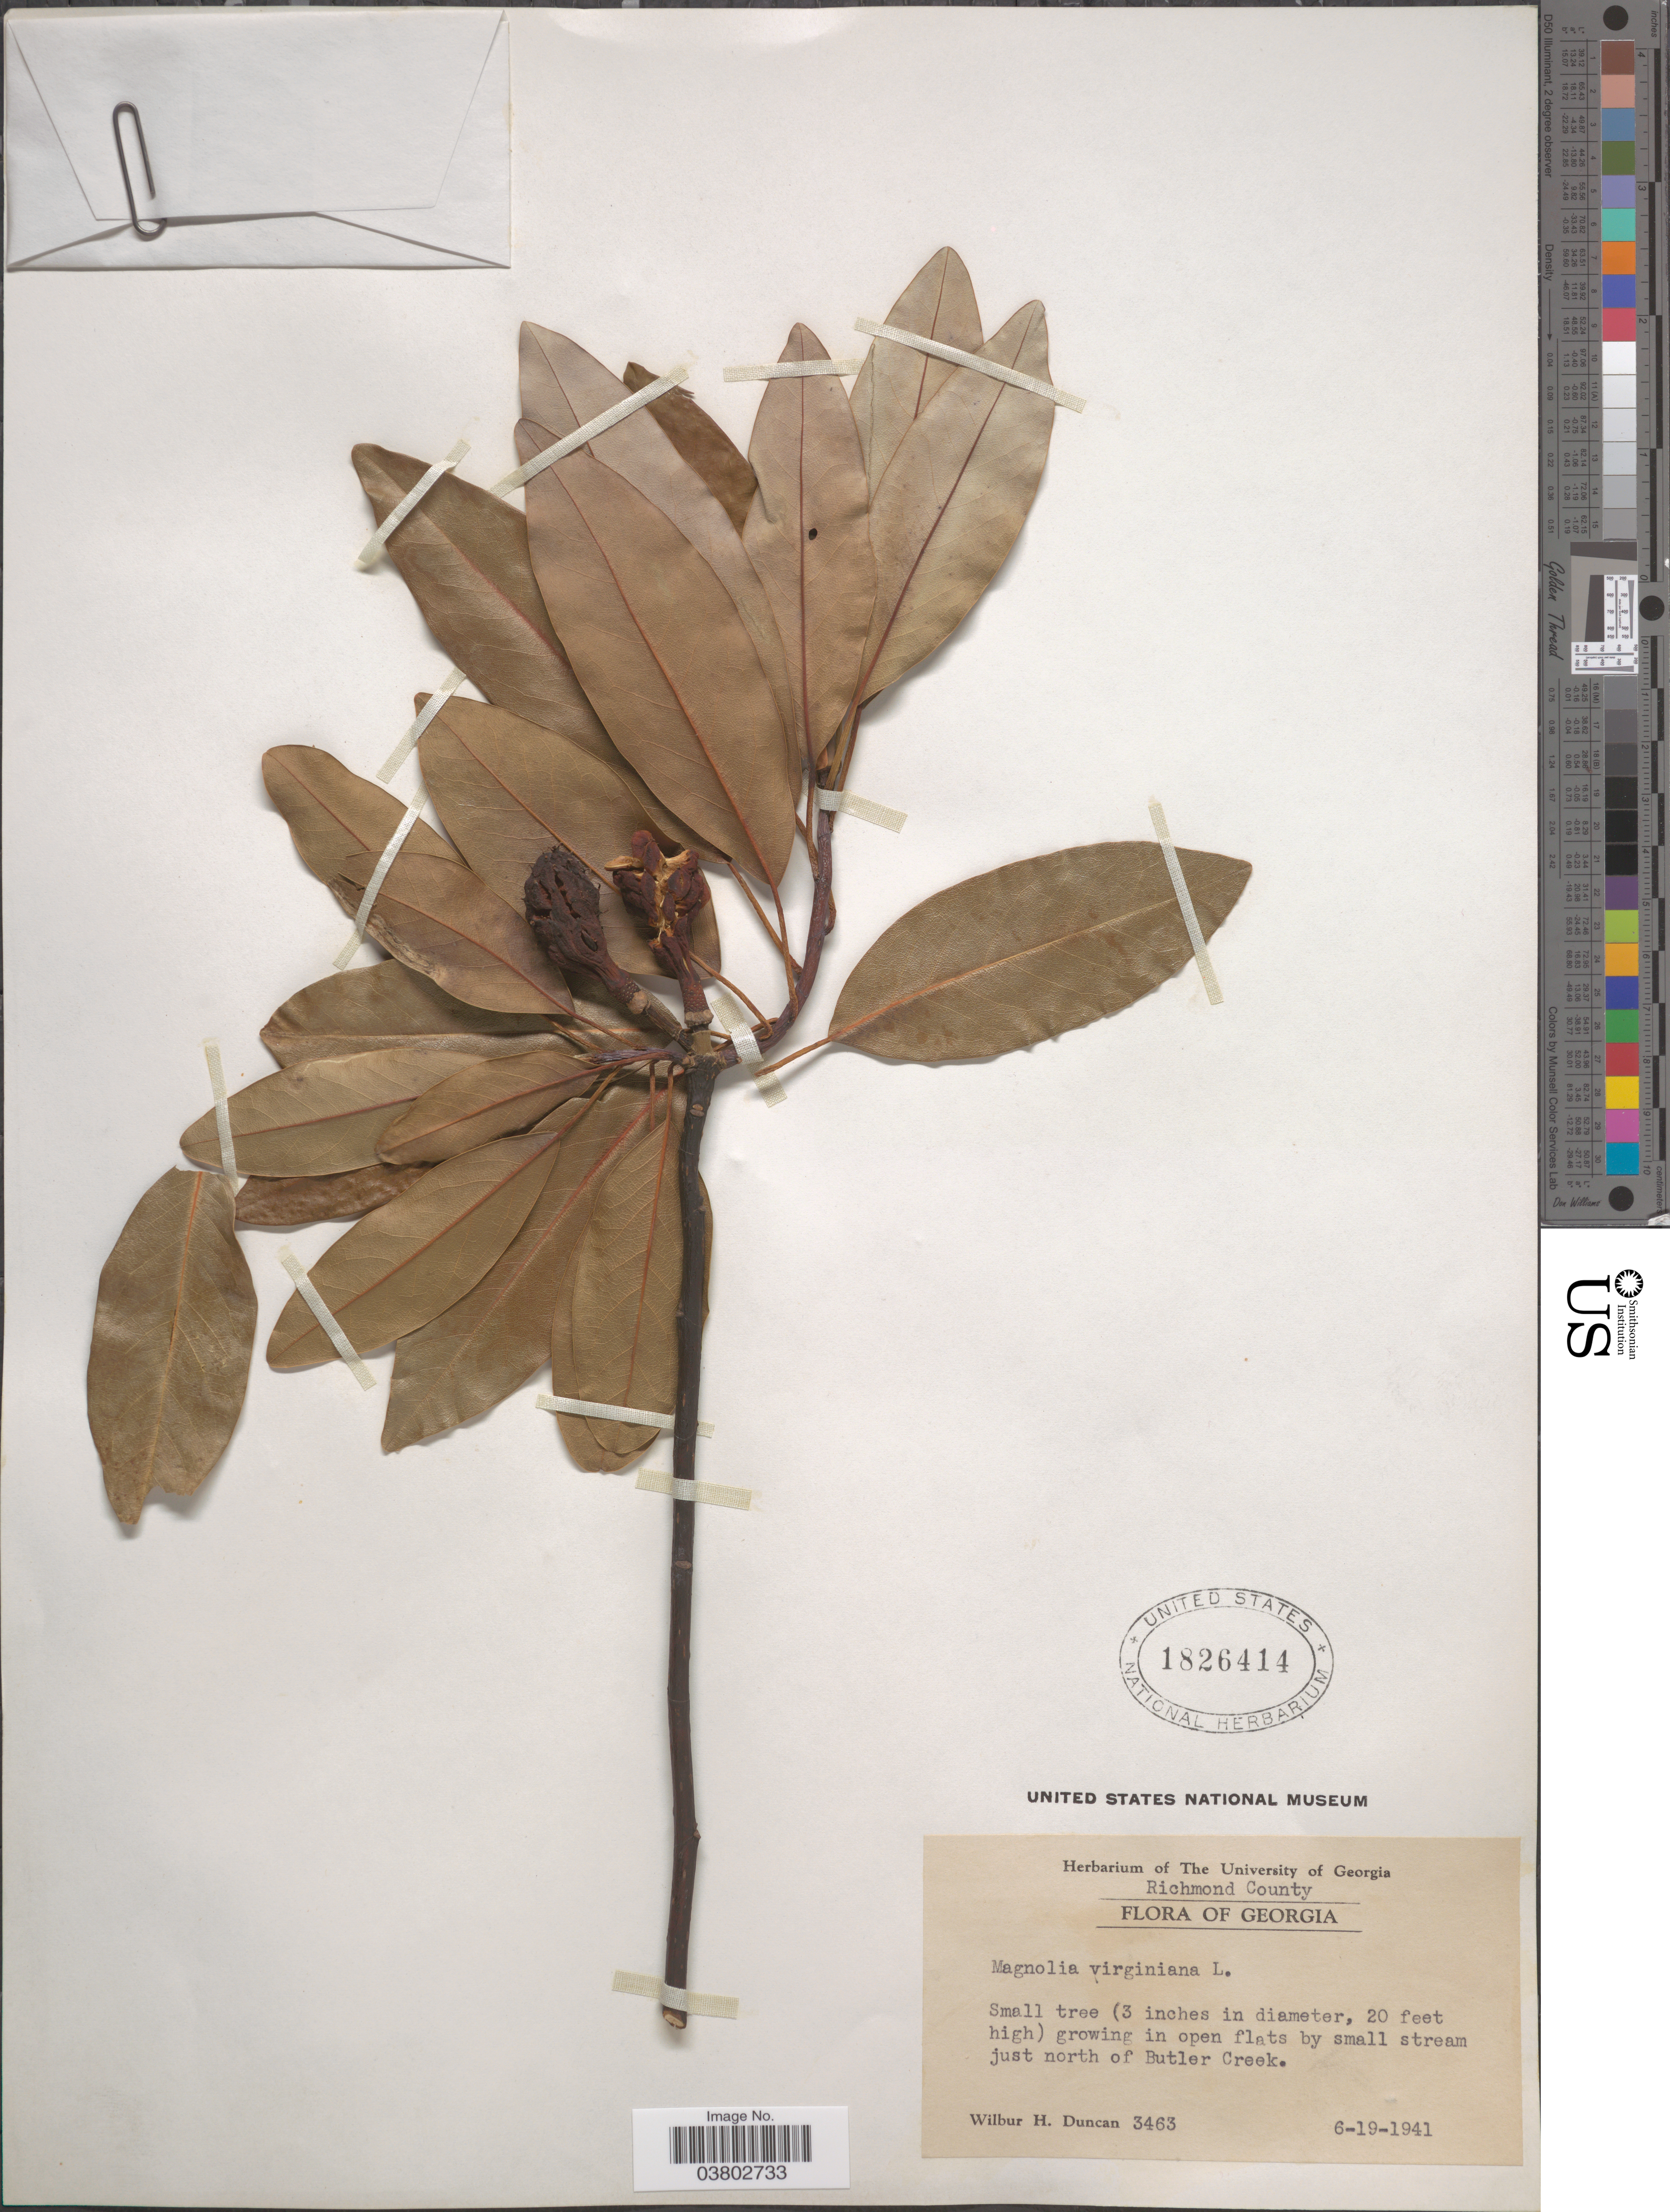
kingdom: Plantae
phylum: Tracheophyta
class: Magnoliopsida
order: Magnoliales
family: Magnoliaceae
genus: Magnolia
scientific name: Magnolia virginiana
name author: L.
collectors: W. H. Duncan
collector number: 3463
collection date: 1941-06-19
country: United States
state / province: Georgia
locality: Richmond County. Just north of Butler Creek.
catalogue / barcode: US 1826414